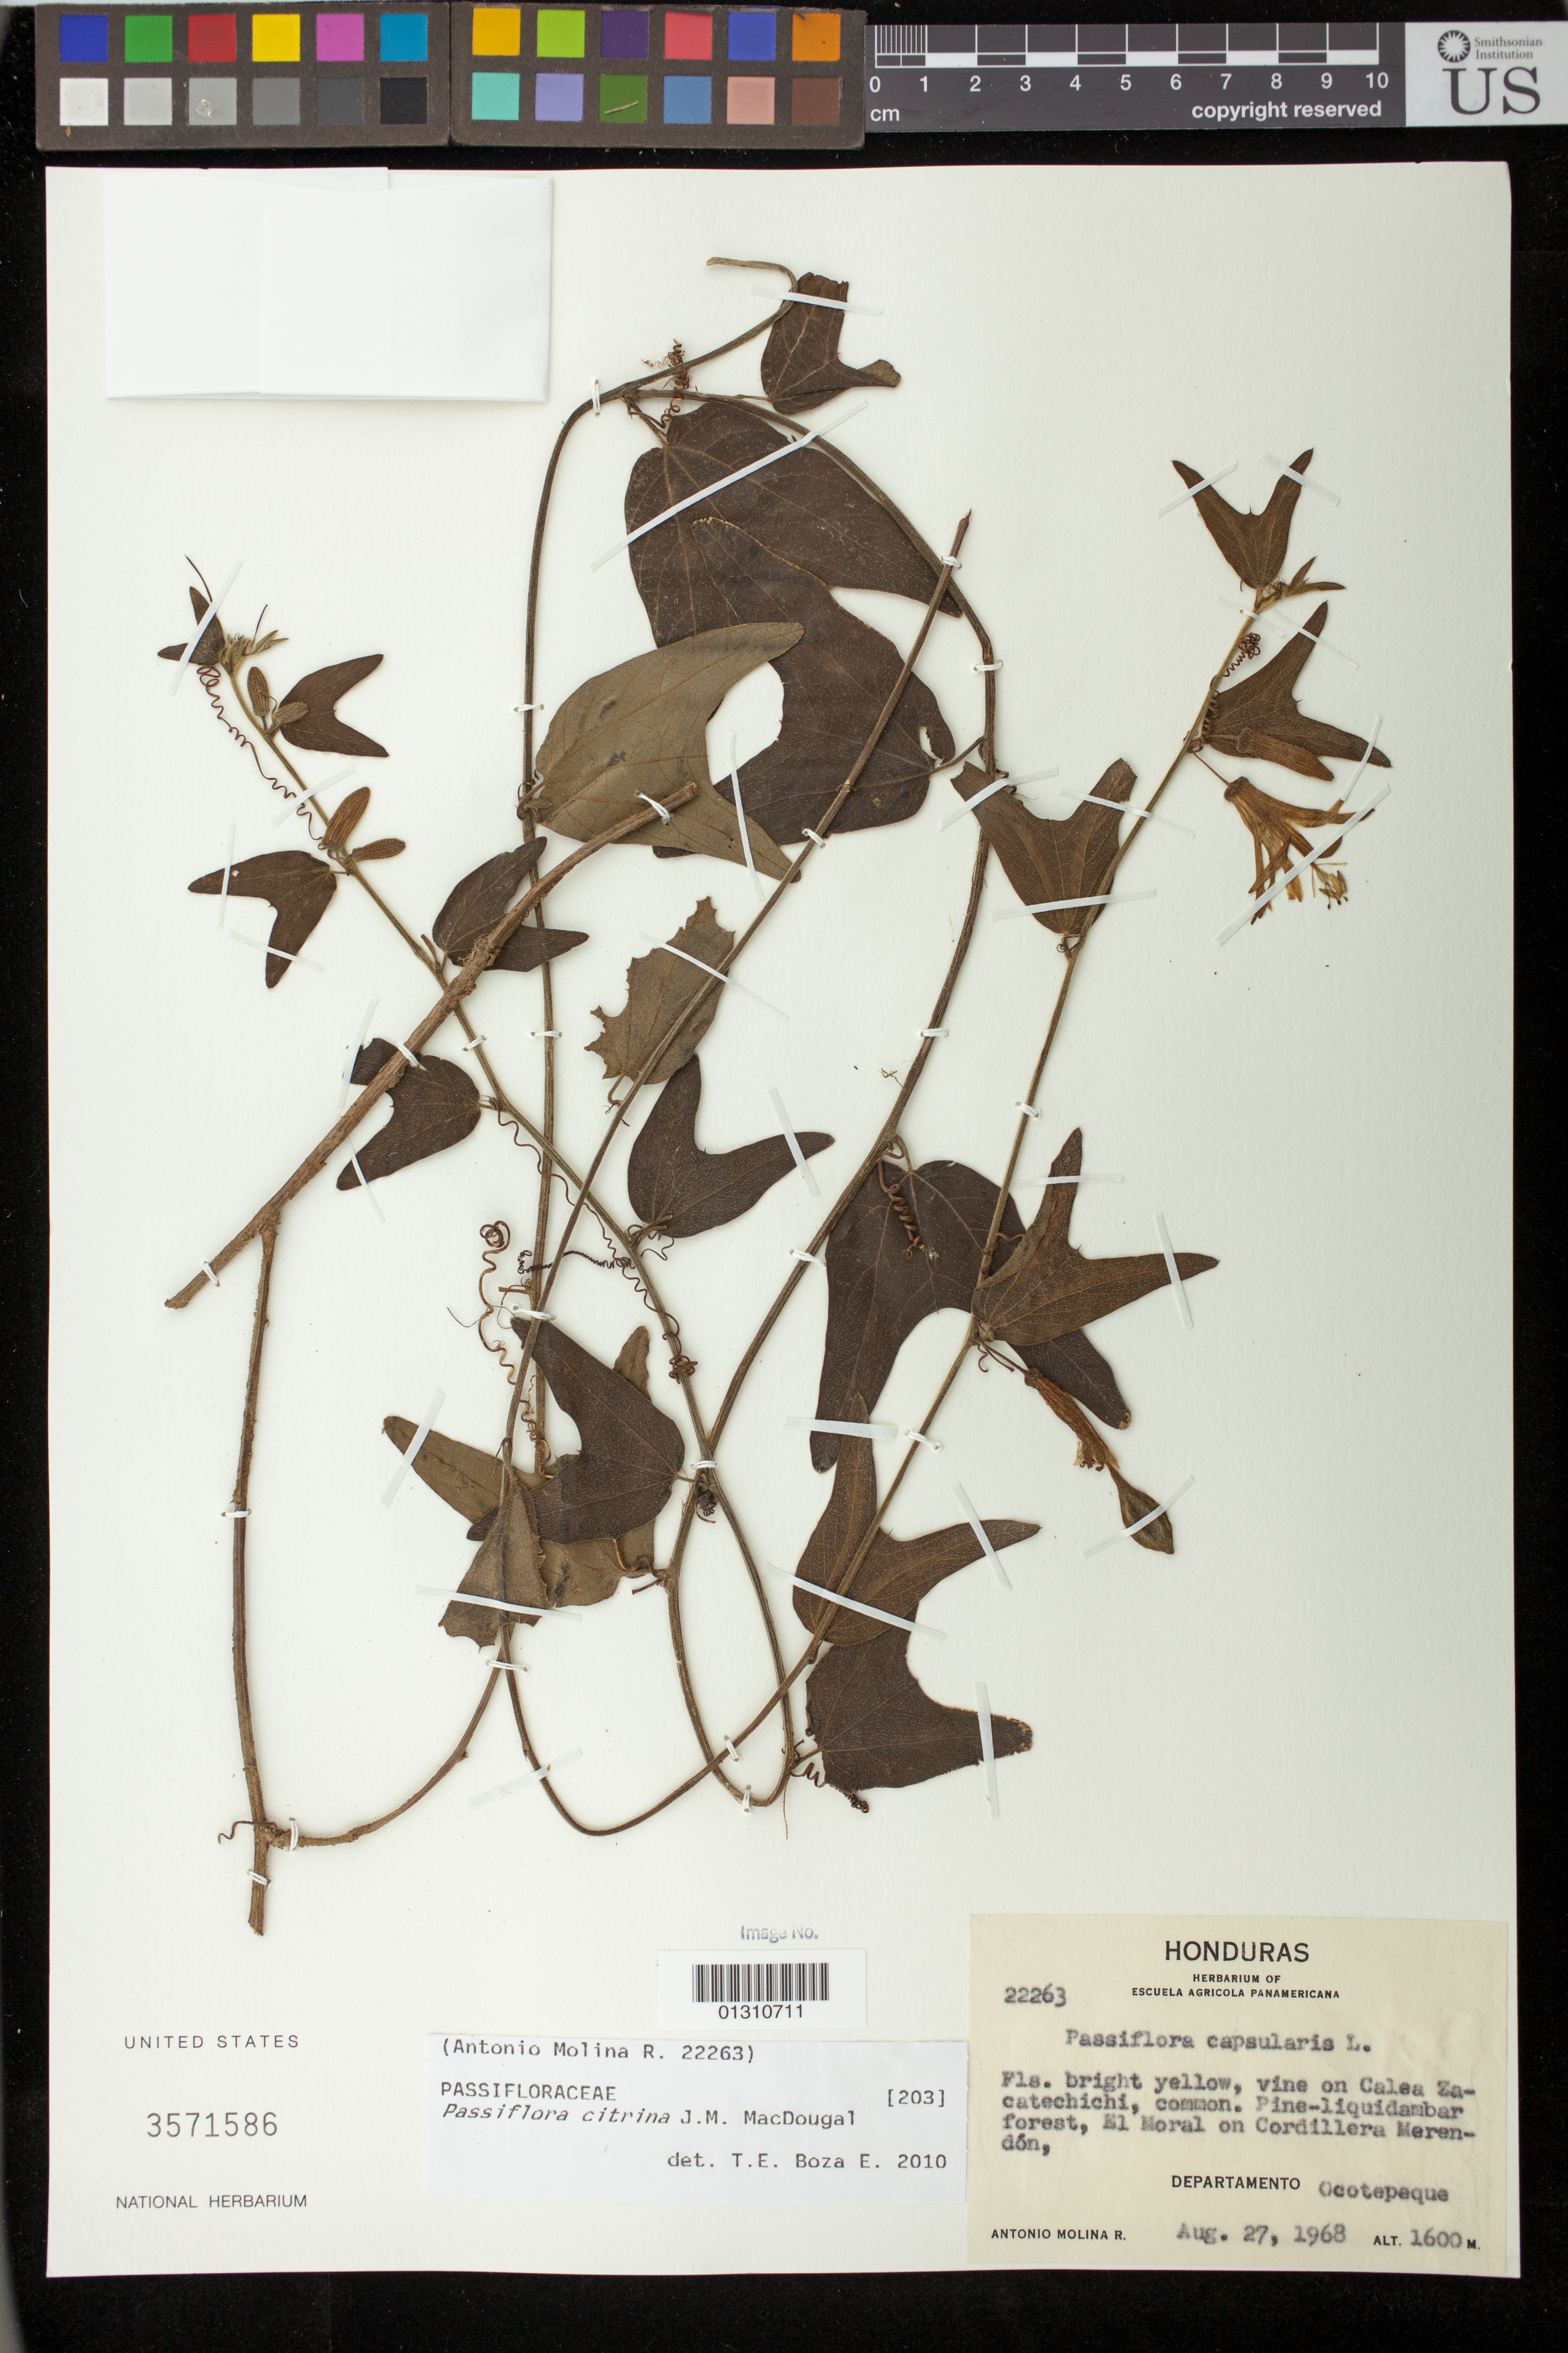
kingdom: Plantae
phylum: Tracheophyta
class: Magnoliopsida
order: Malpighiales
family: Passifloraceae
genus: Passiflora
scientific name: Passiflora citrina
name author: J.M. MacDougal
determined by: Boza E., T. E.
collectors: A. Molina R.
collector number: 22263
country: Honduras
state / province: Ocotepeque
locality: El Moral on Cordillera Merendon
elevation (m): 1600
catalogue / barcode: US 3571586